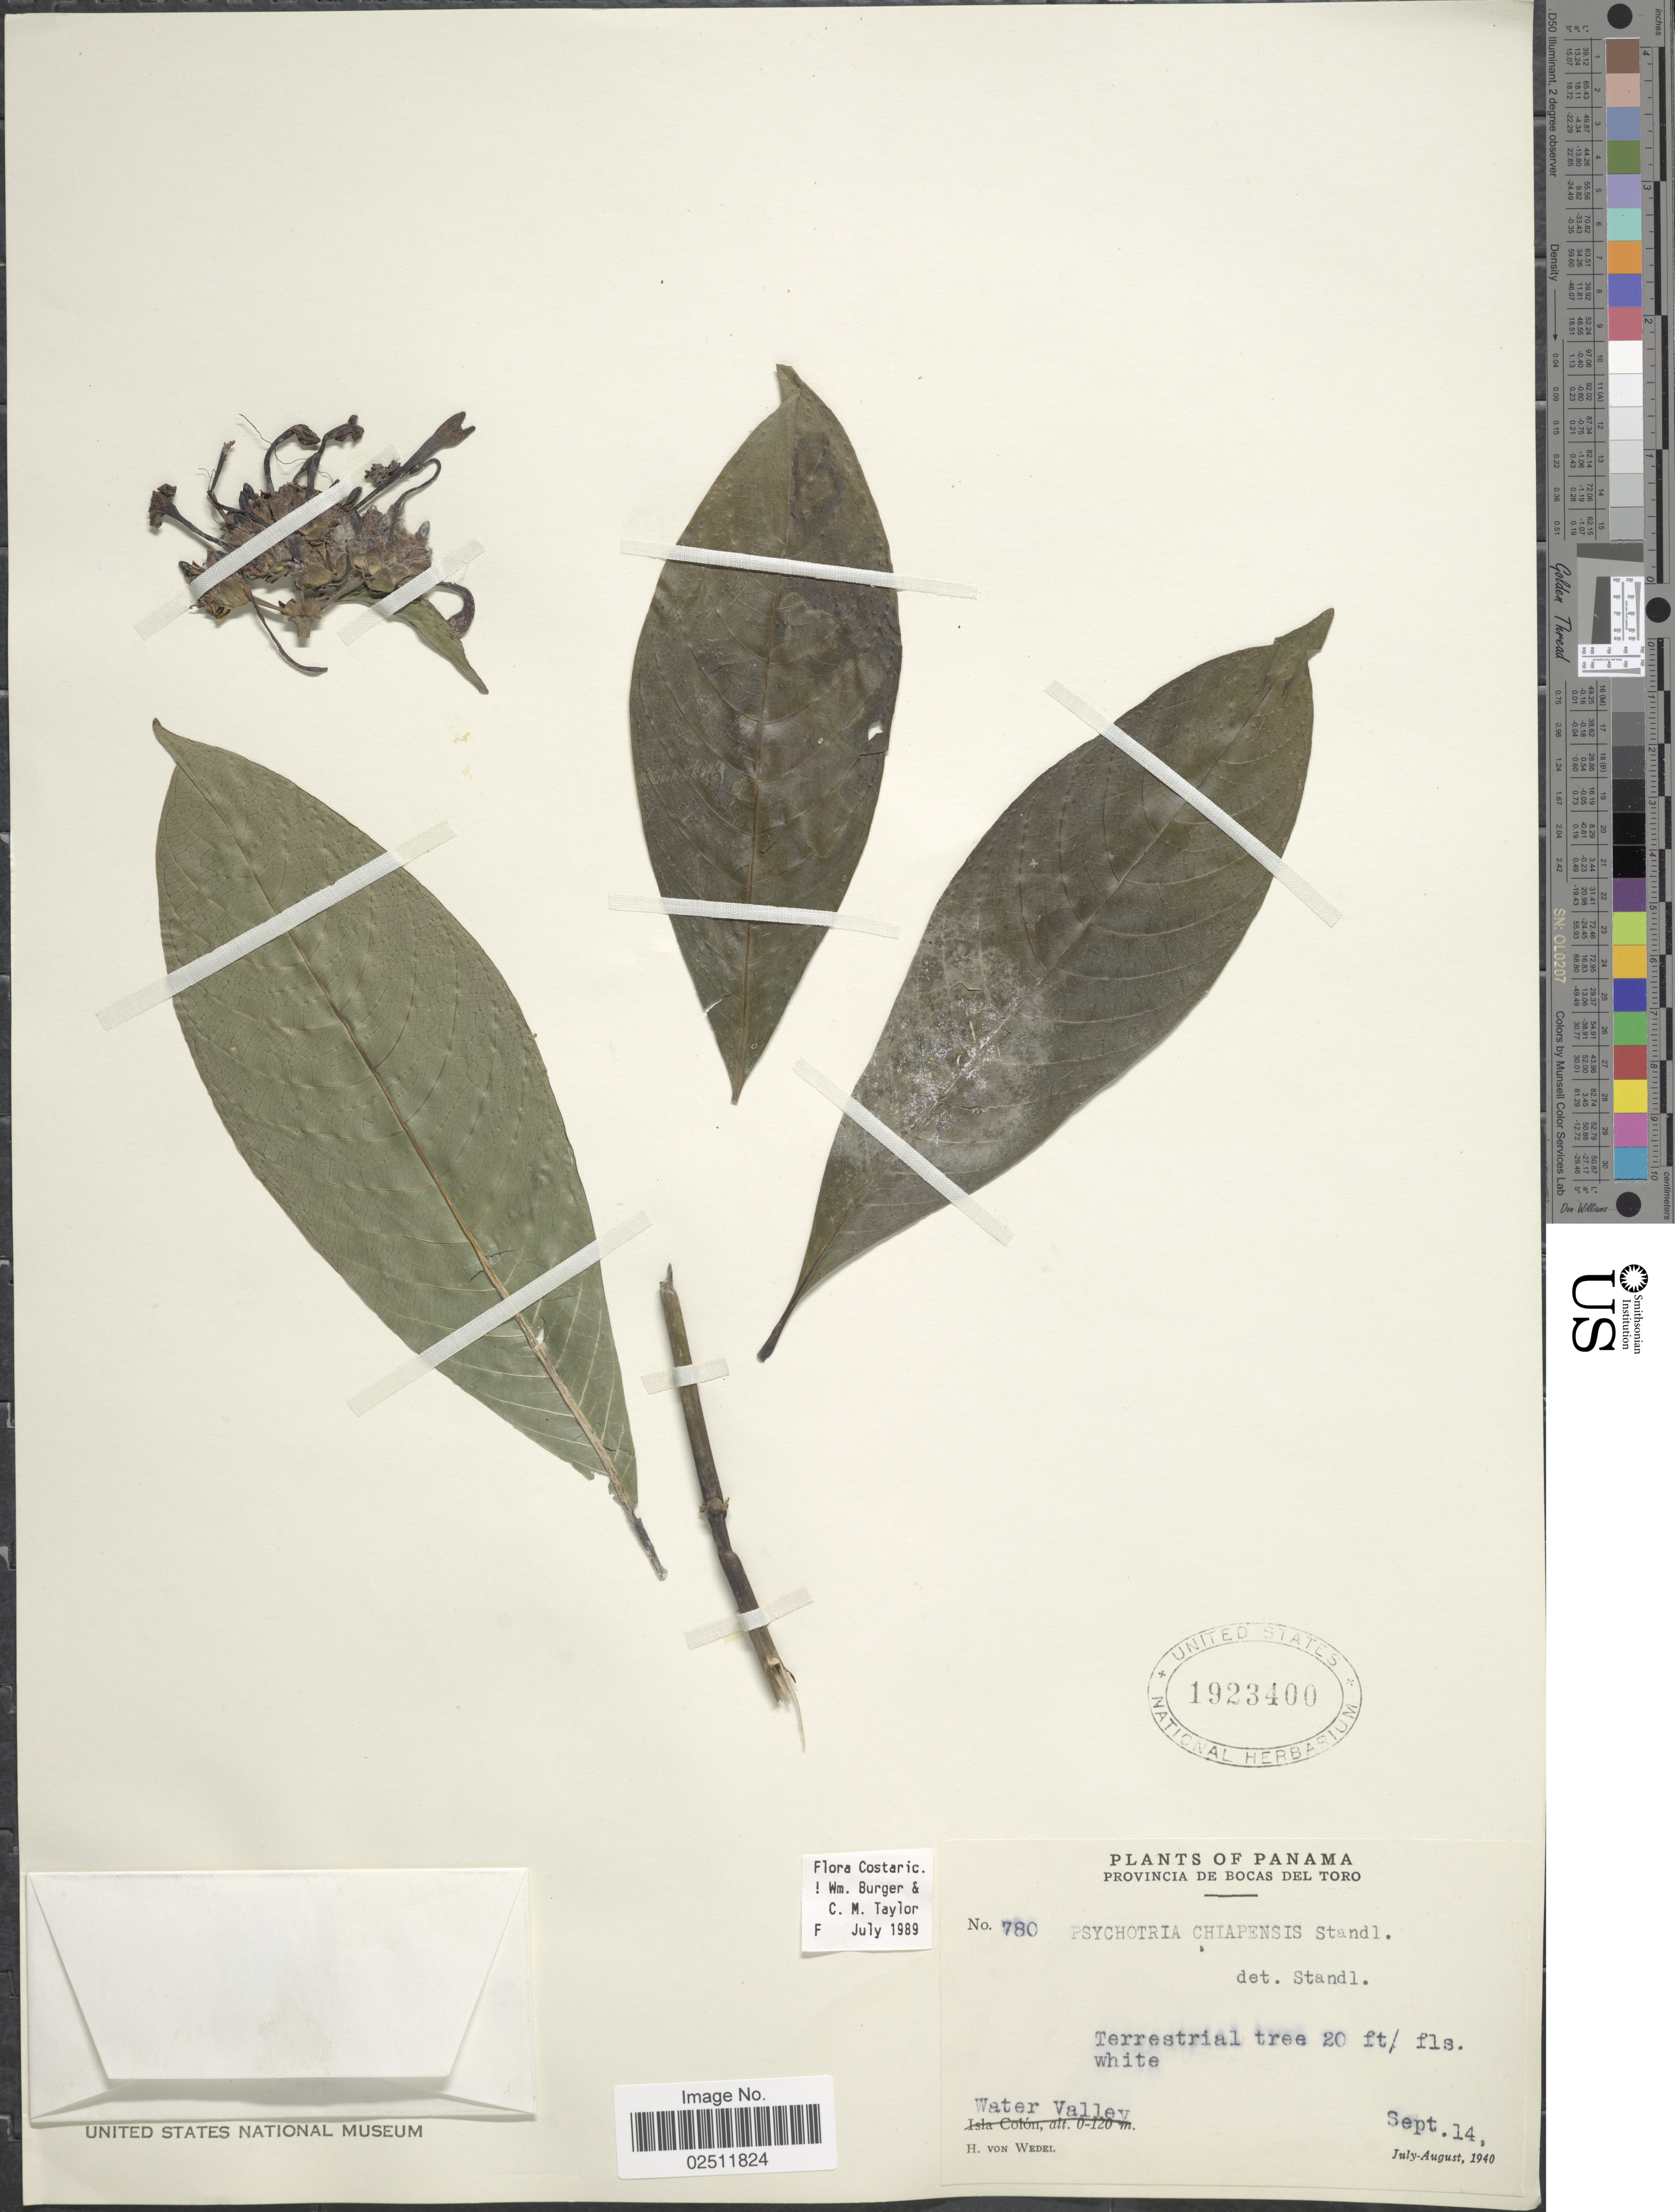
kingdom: Plantae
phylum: Tracheophyta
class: Magnoliopsida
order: Gentianales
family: Rubiaceae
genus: Psychotria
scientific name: Psychotria chiapensis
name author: Standl.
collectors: H. von Wedel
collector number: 780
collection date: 1940-09-14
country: Panama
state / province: Bocas del Toro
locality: Water Valley.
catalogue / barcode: US 1923400